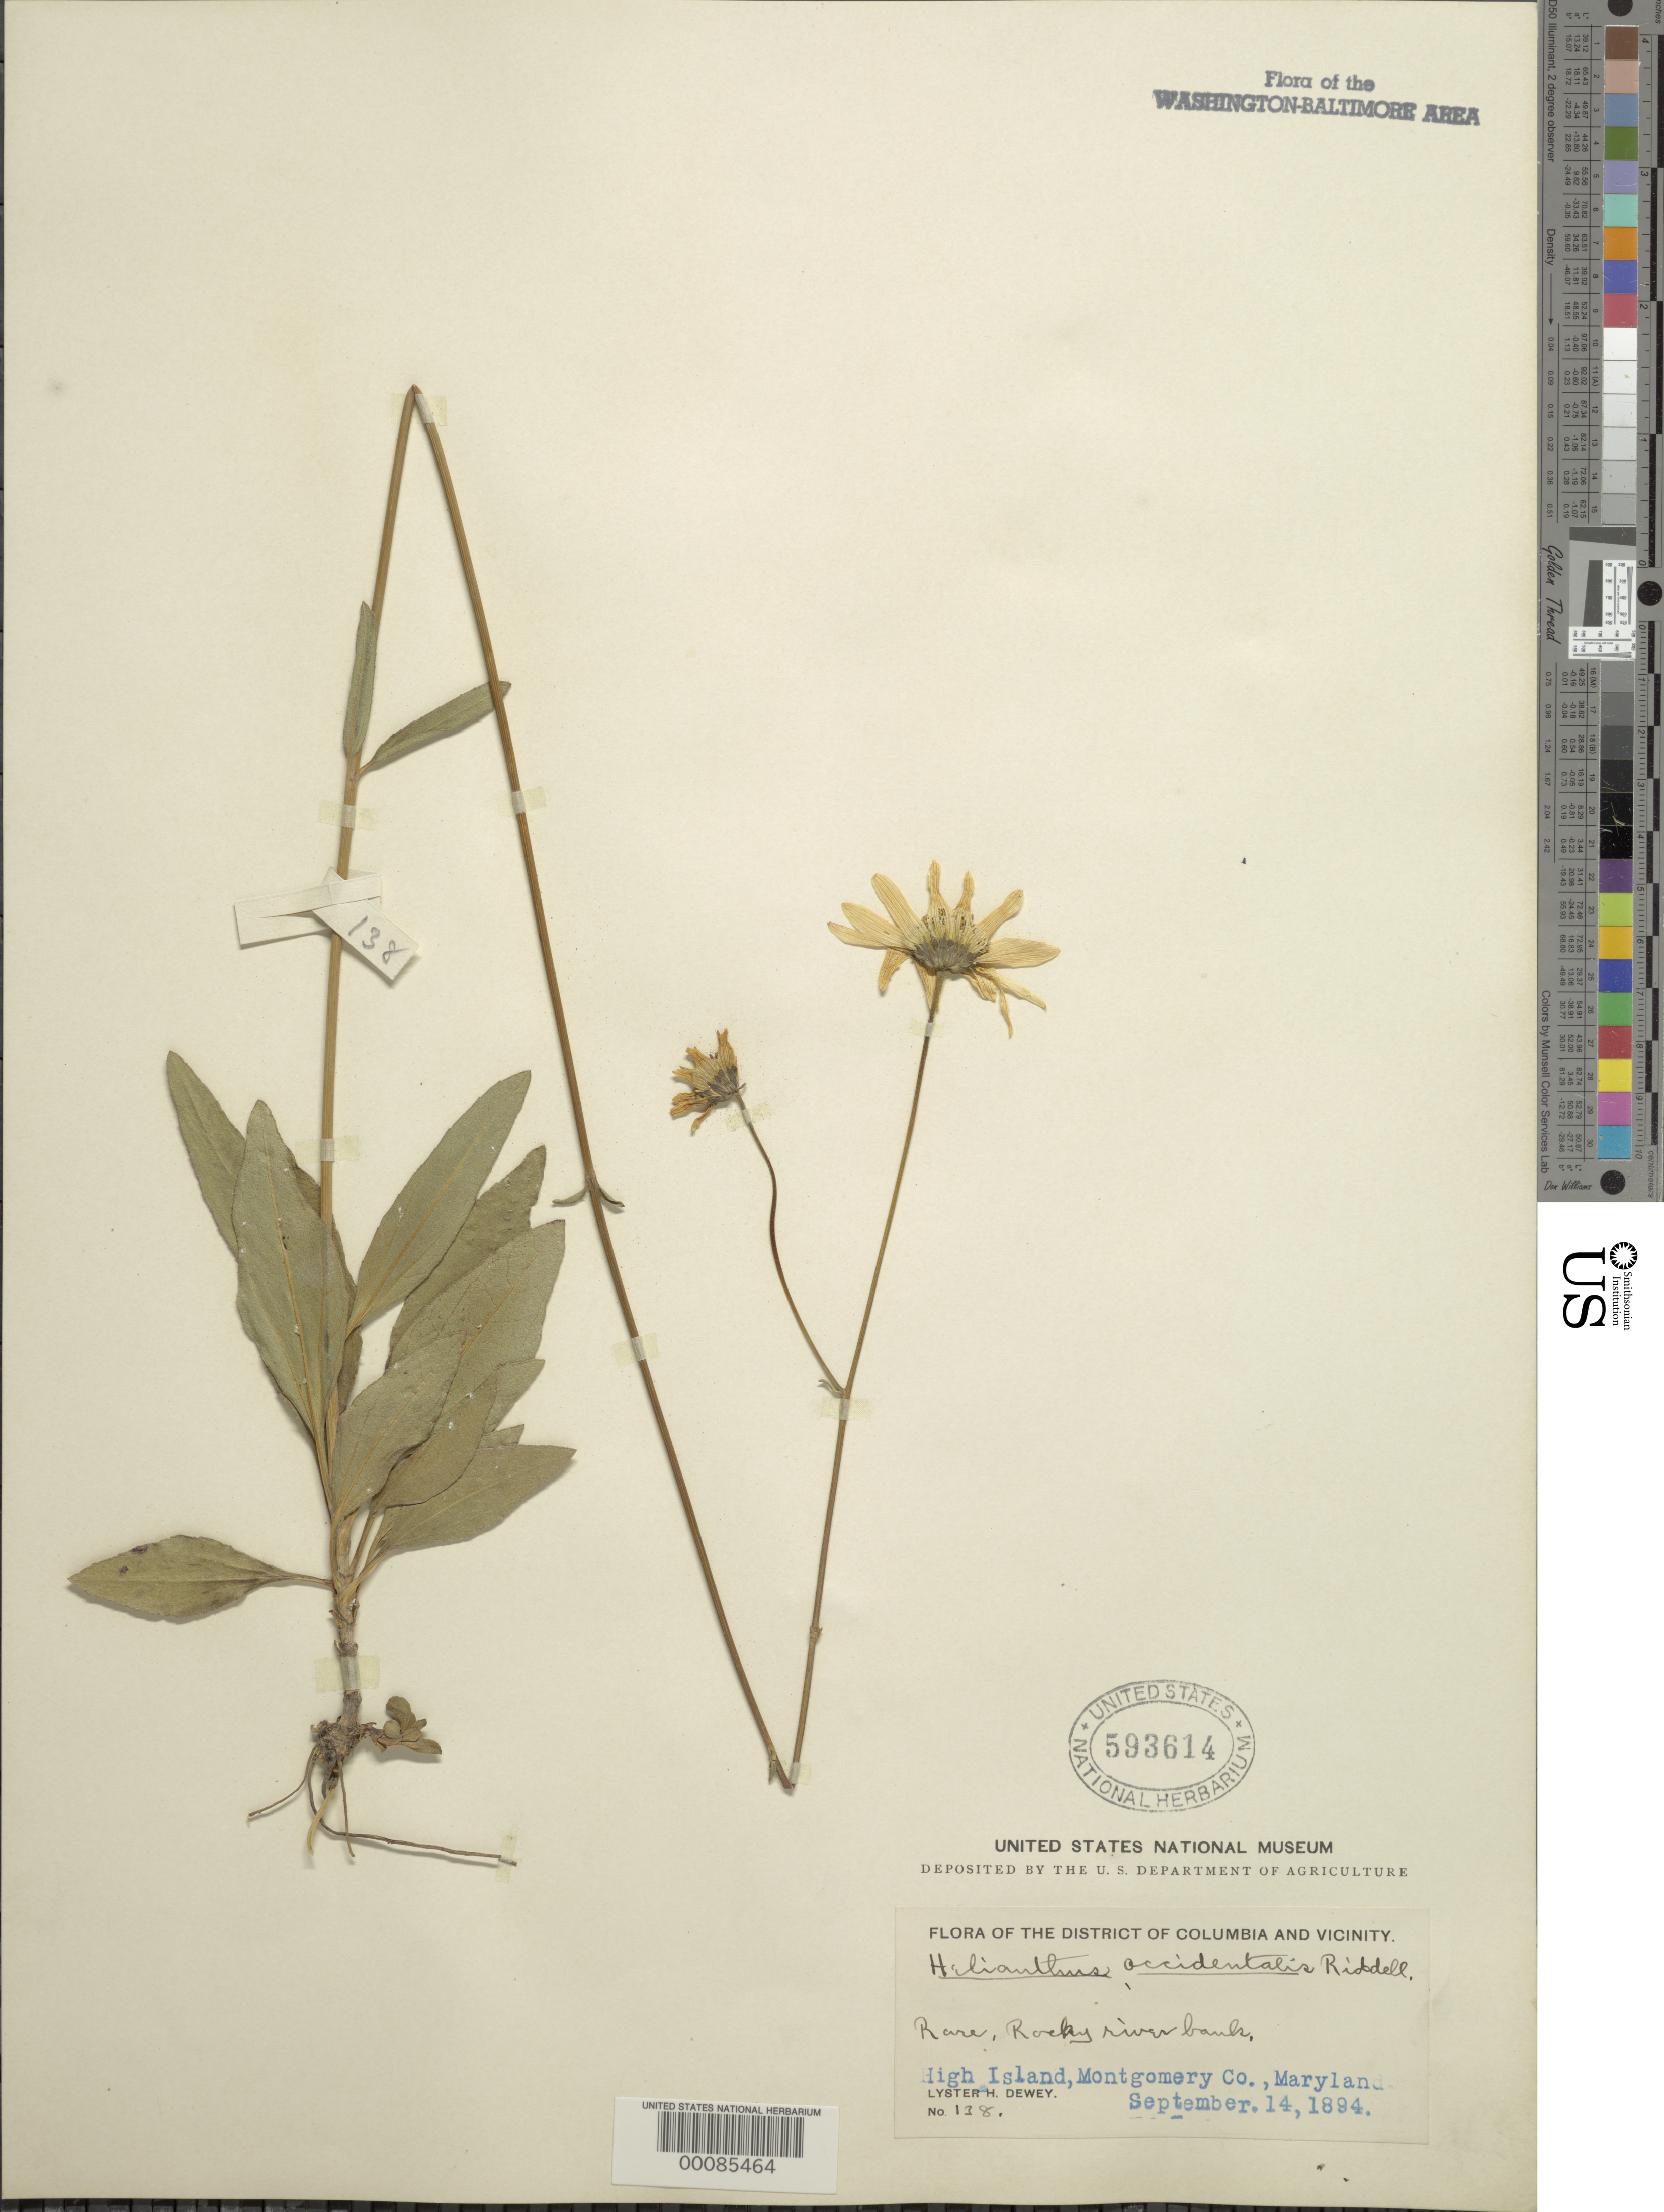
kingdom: Plantae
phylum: Tracheophyta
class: Magnoliopsida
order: Asterales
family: Asteraceae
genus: Helianthus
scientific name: Helianthus occidentalis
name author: Riddell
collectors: L. H. Dewey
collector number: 138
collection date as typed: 14 Sep 1894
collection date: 1894-09-14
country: United States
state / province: Maryland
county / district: Montgomery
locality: High Island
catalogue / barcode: US 593614